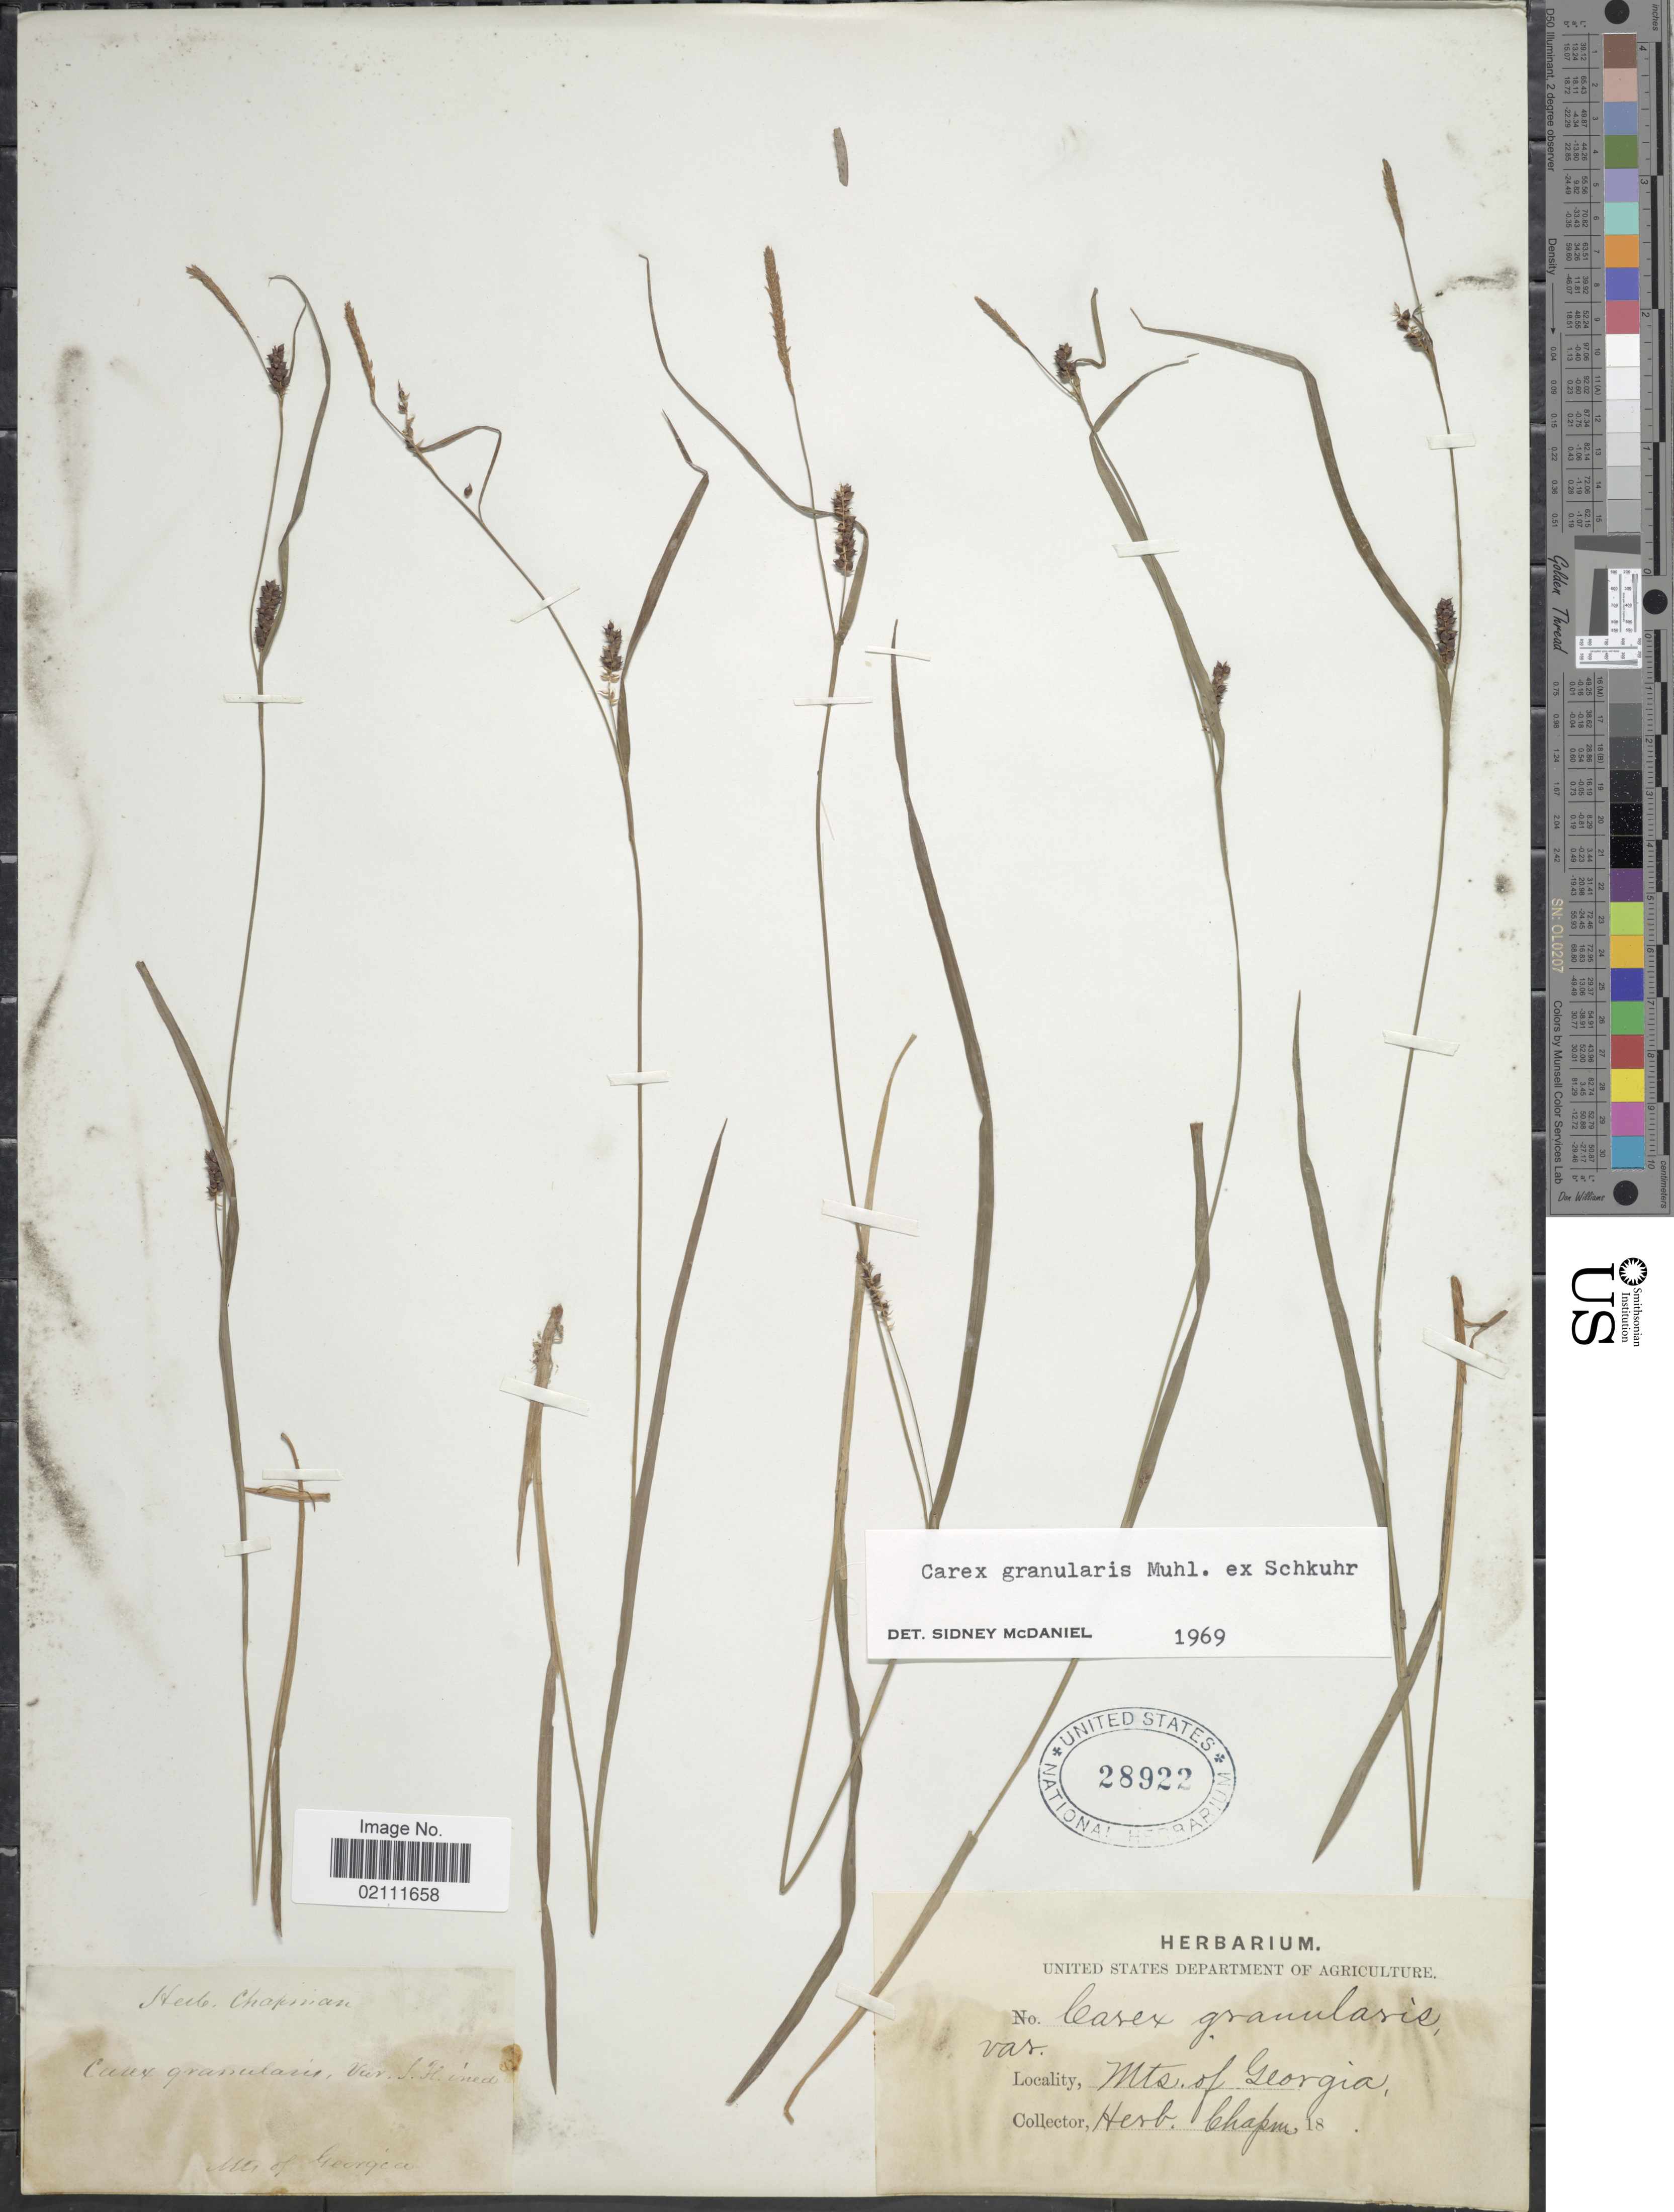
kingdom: Plantae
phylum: Tracheophyta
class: Liliopsida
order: Poales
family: Cyperaceae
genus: Carex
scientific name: Carex granularis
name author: Muhl. ex Willd.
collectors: ex herb. Chapman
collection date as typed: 18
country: United States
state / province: Georgia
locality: Mts. of Georgia.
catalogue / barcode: US 28922